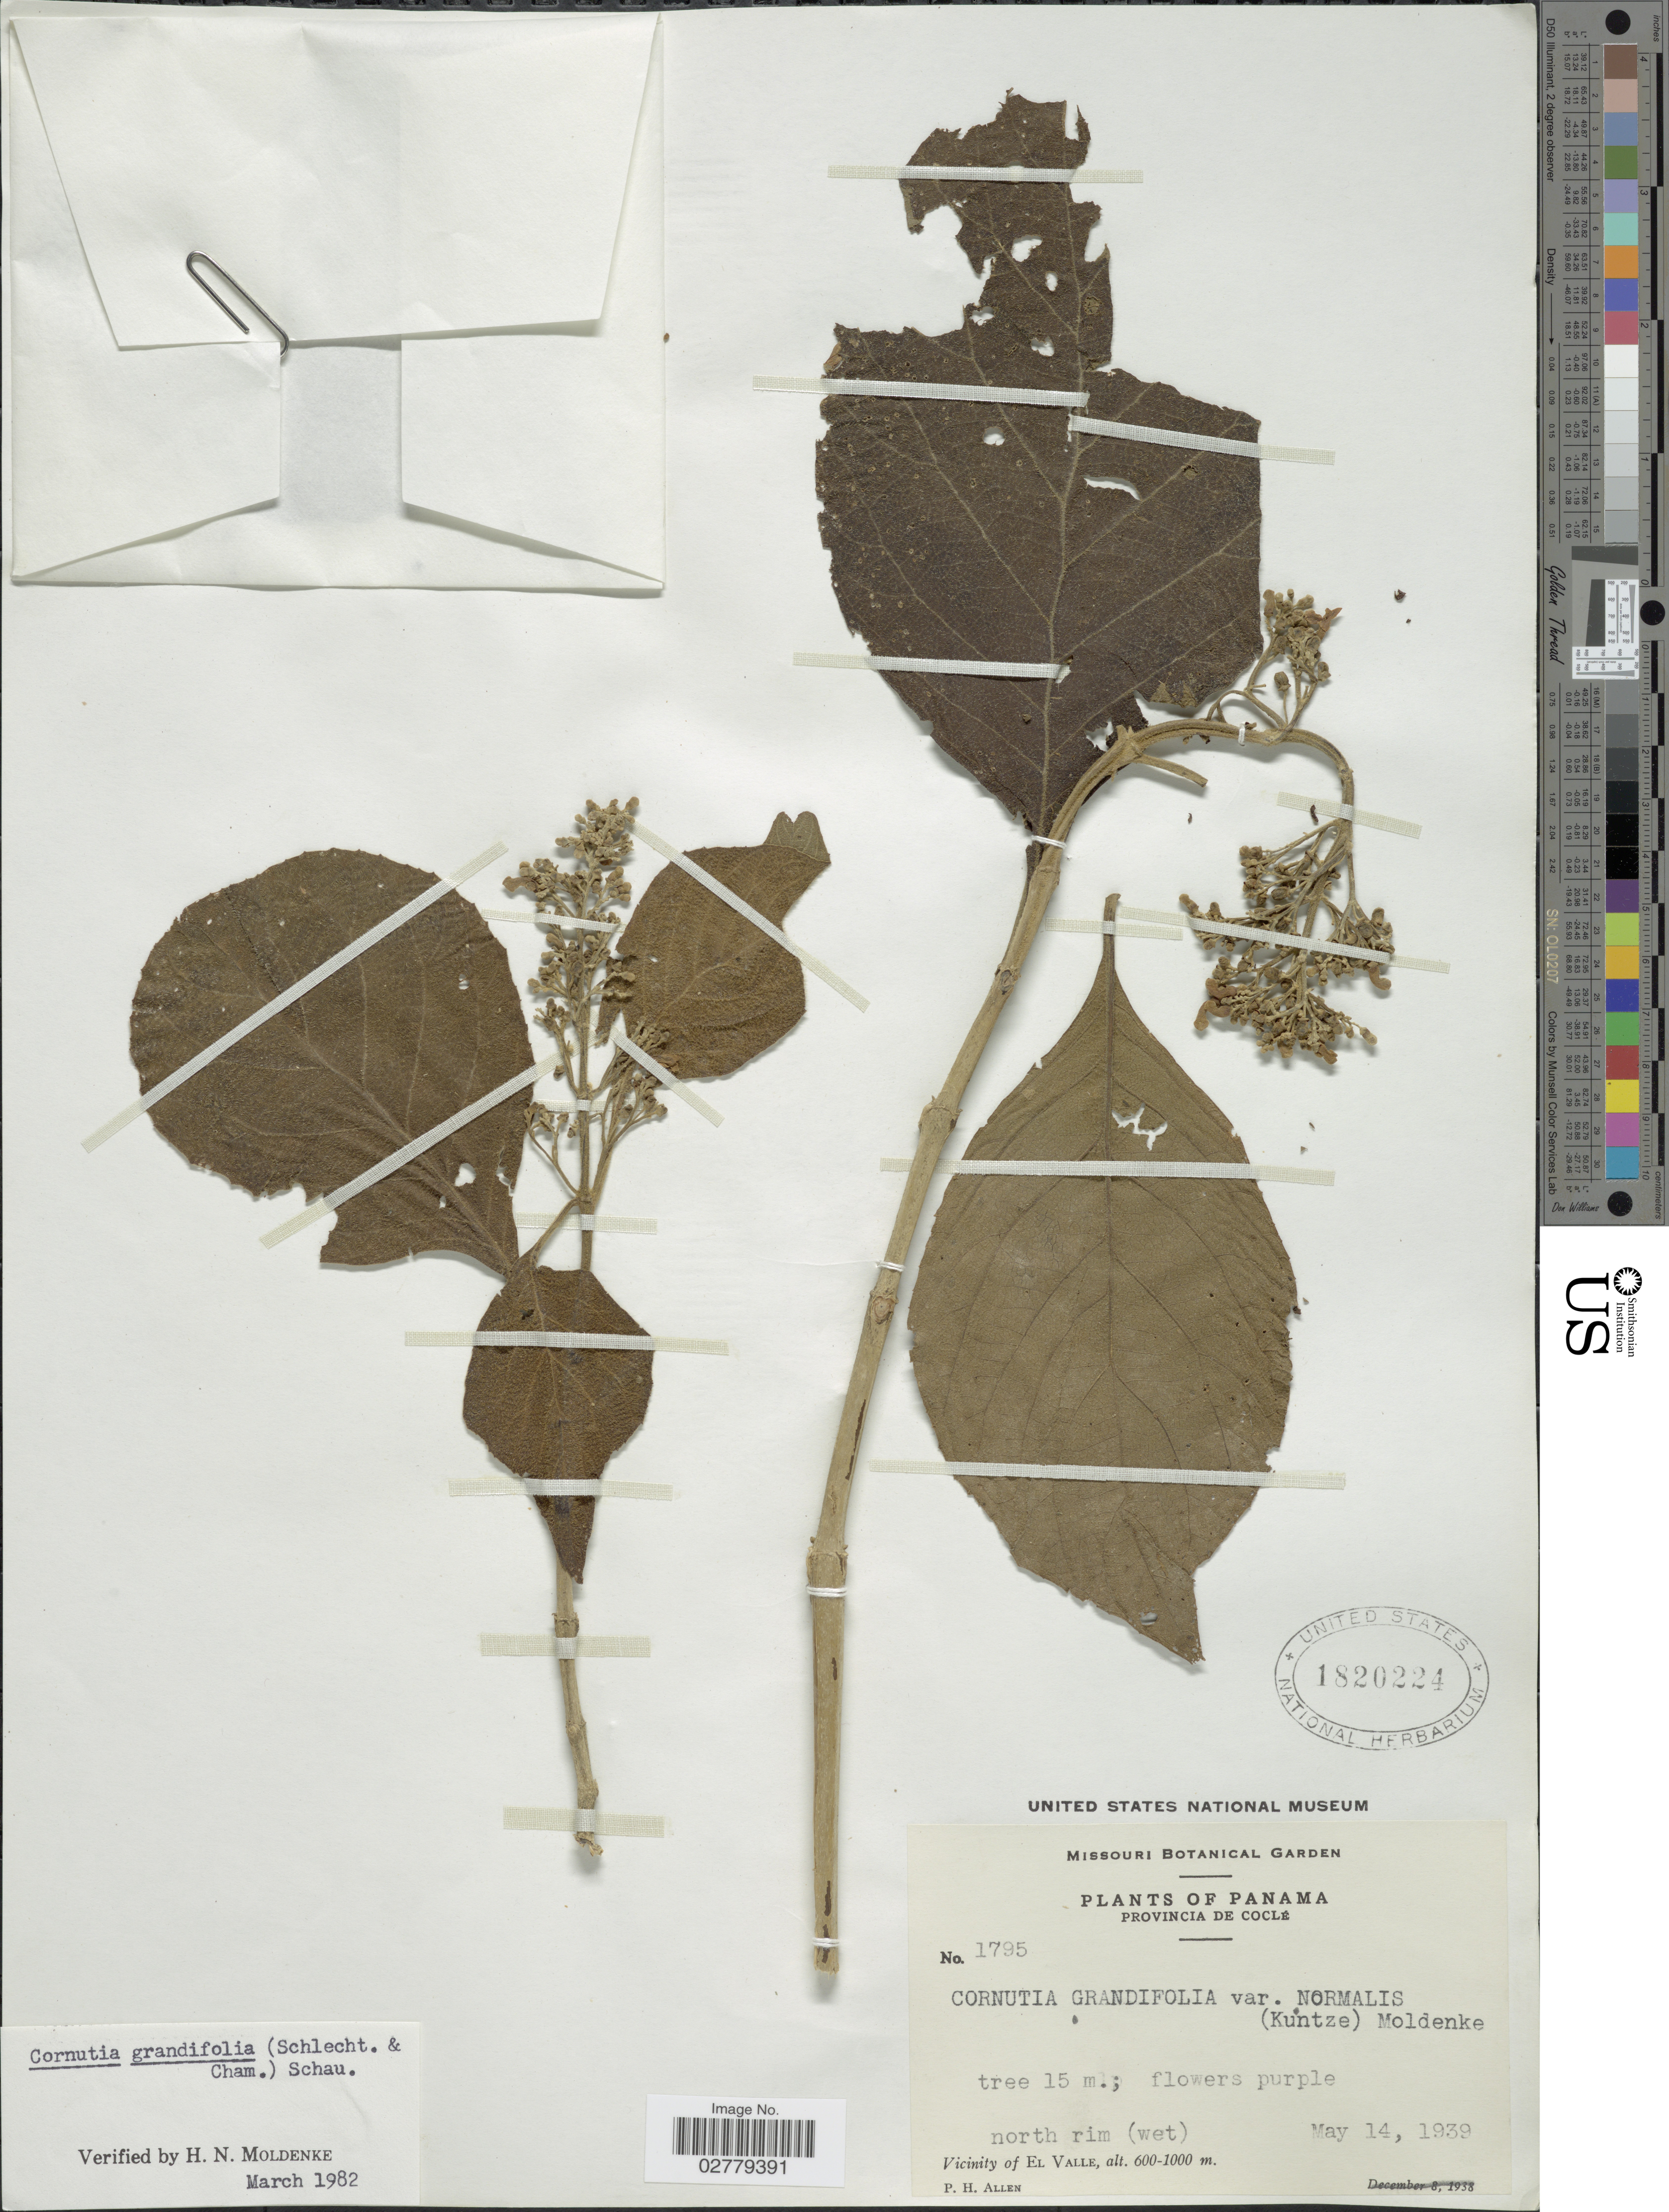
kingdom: Plantae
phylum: Tracheophyta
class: Magnoliopsida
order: Lamiales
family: Lamiaceae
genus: Cornutia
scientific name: Cornutia grandifolia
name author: (Cham. & Schltdl.) Schauer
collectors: P. H. Allen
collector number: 1795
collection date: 1939-05-14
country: Panama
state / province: Coclé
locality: Vicinity of El Valle.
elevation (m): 600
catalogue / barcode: US 1820224